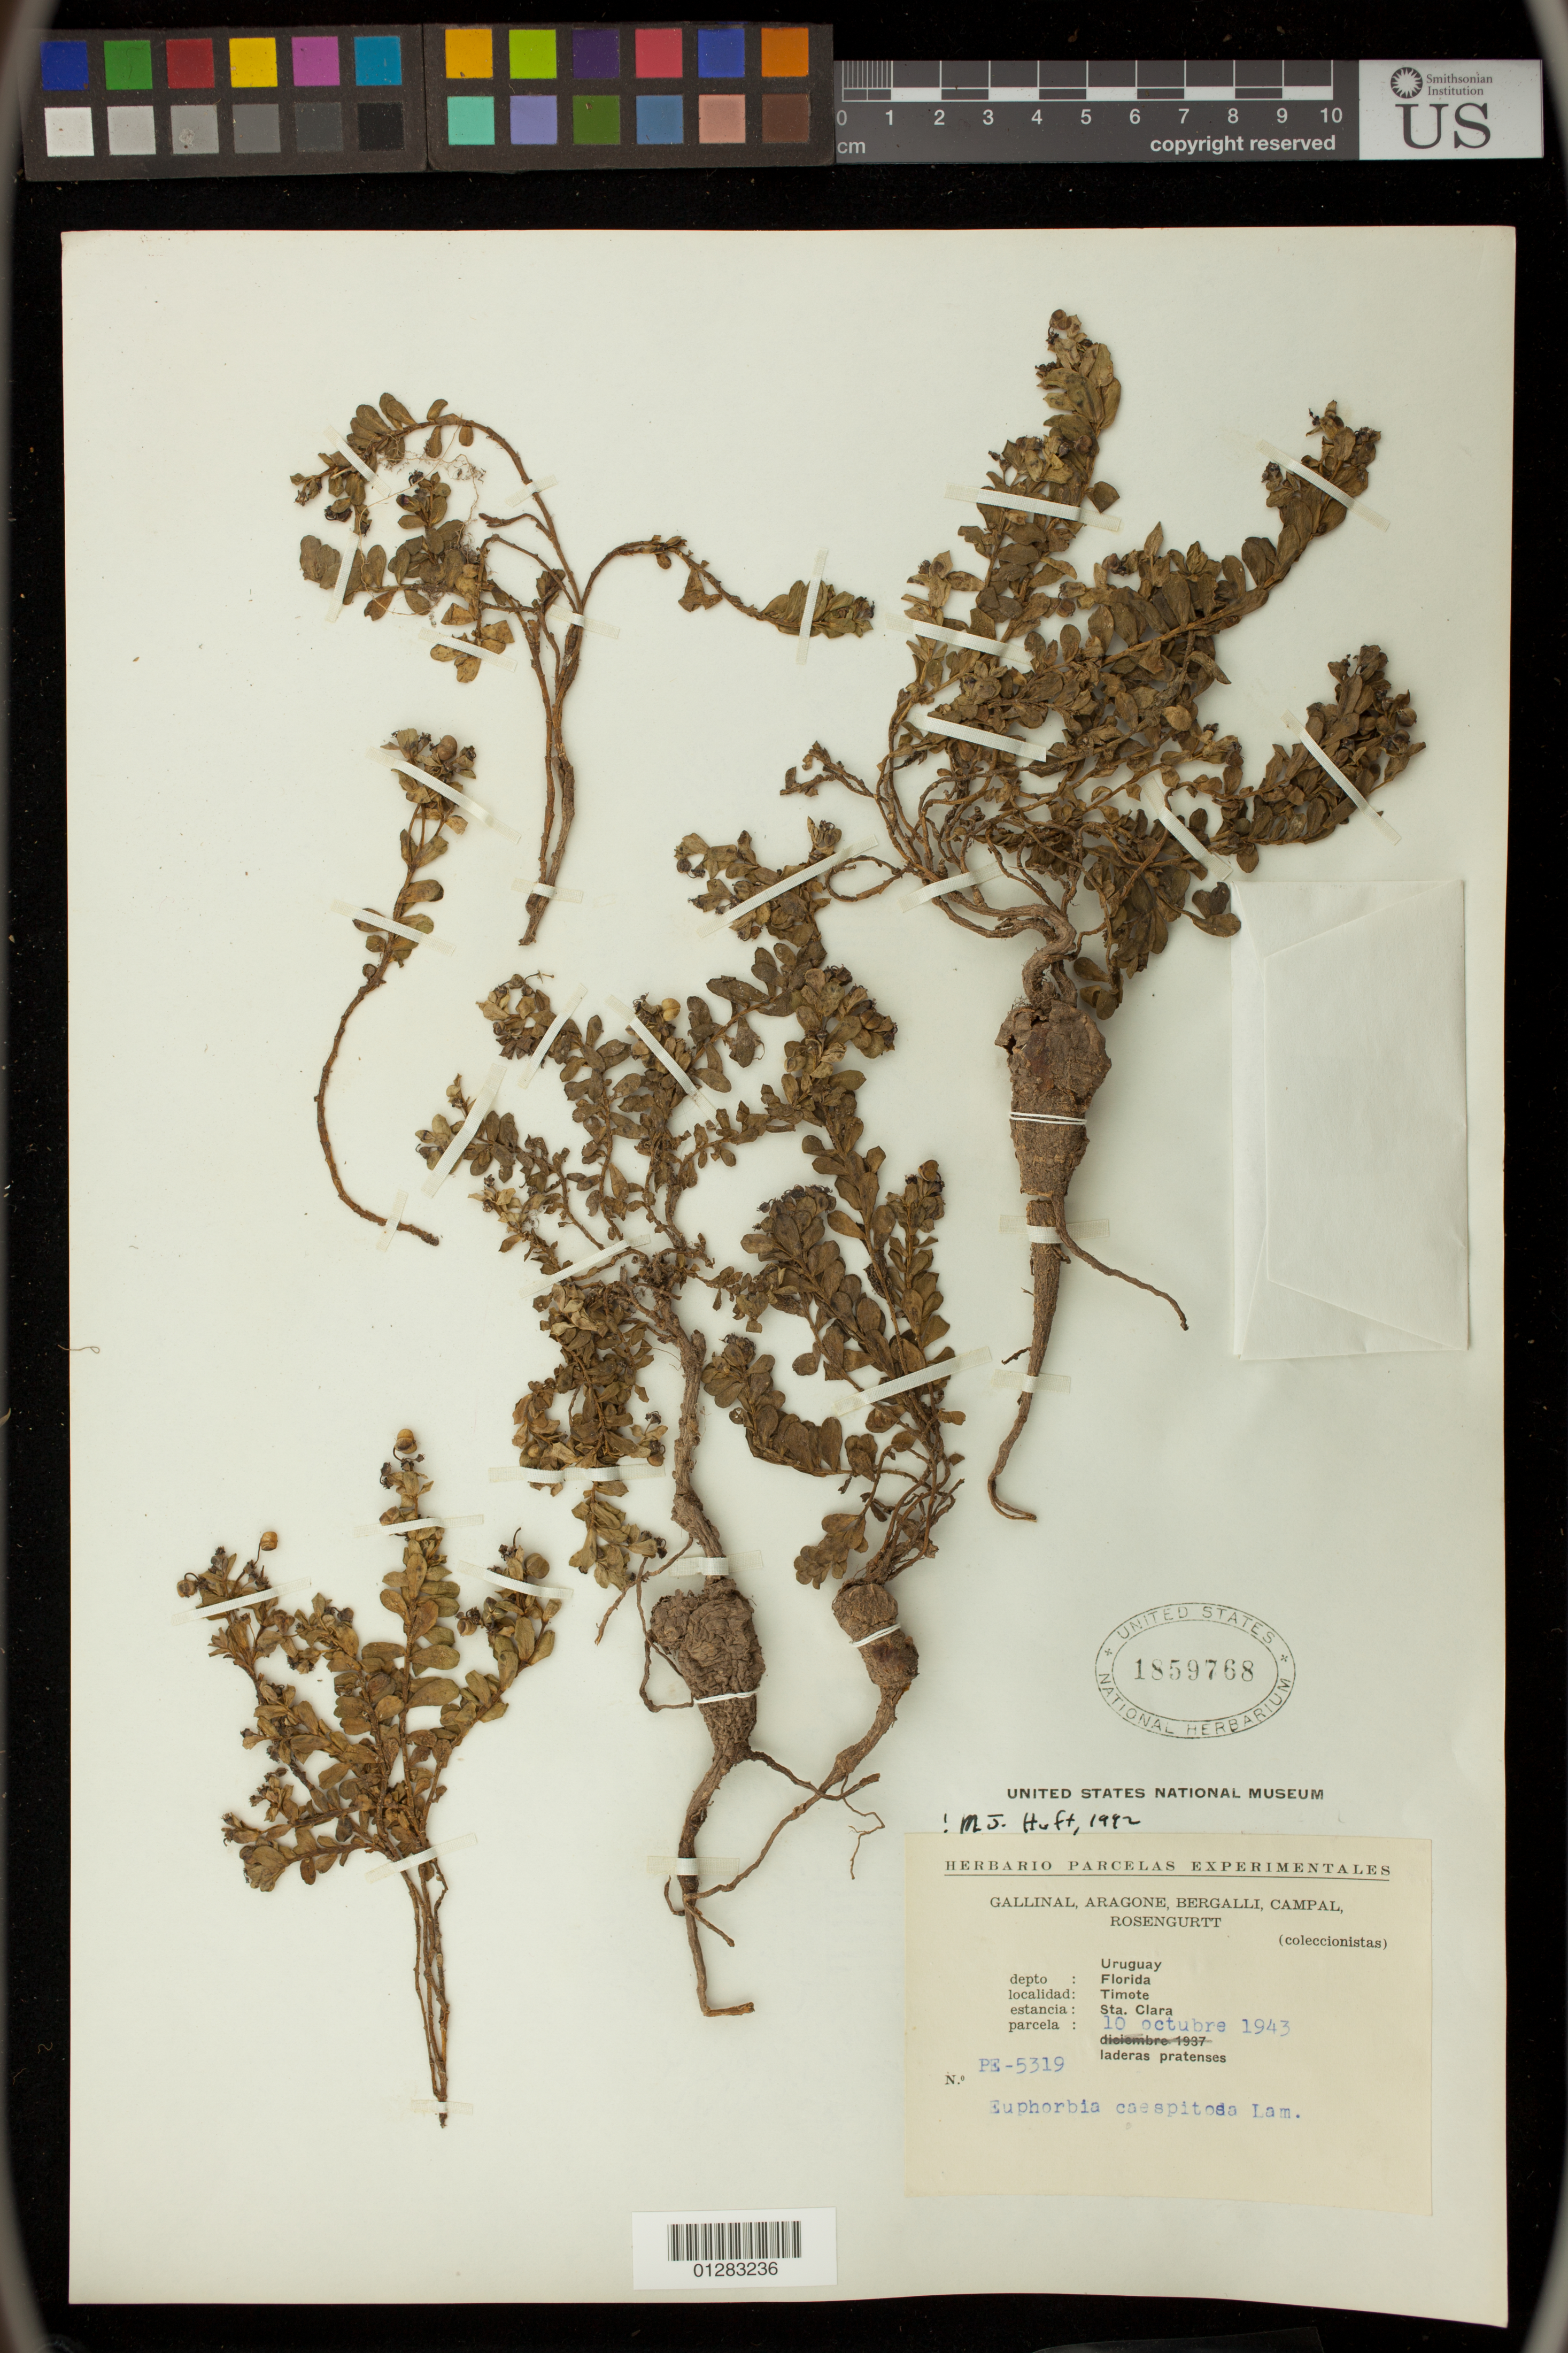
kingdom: Plantae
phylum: Tracheophyta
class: Magnoliopsida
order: Malpighiales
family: Euphorbiaceae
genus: Euphorbia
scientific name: Euphorbia segetalis var. pinea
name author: (L.) Lange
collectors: H. J. Gallinal, -- Aragone, -- Bergalli, -- Campal & B. Rosengurtt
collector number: PE-5319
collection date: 1943-10-10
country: Uruguay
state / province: Florida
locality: Sta. Clara, Timote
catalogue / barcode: US 1859768